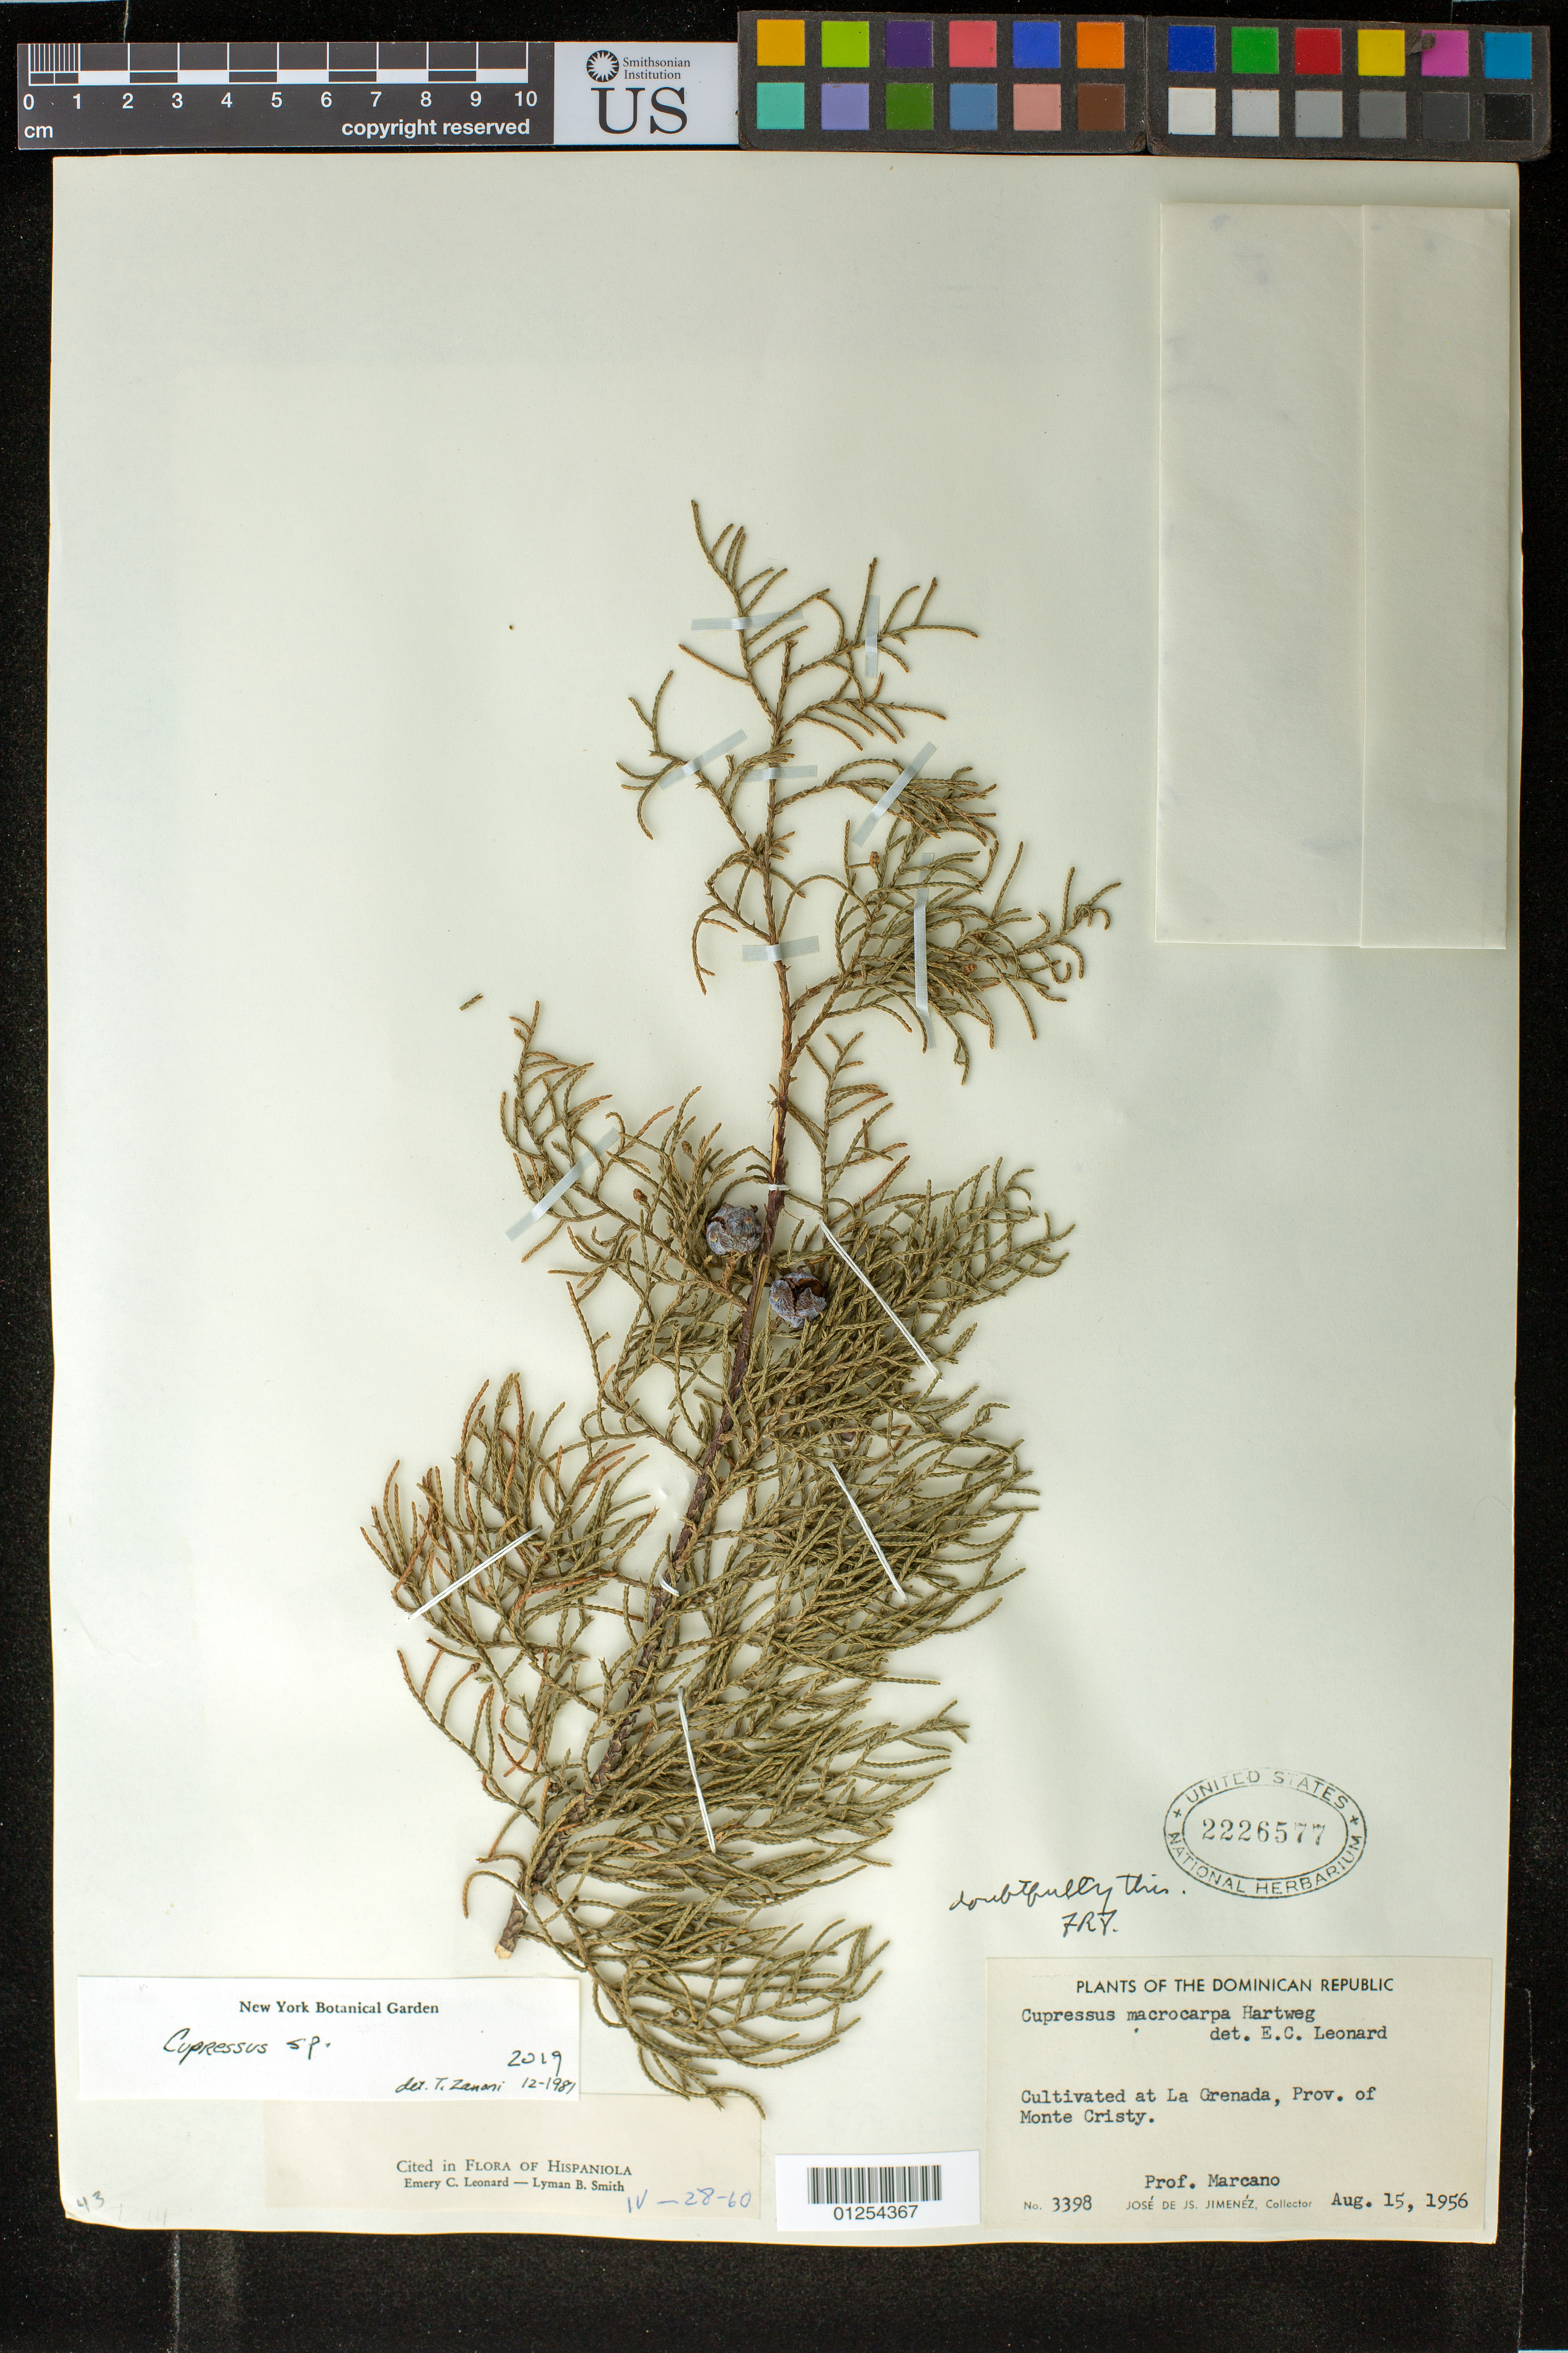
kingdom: Plantae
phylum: Tracheophyta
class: Pinopsida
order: Pinales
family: Cupressaceae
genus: Hesperocyparis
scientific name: Hesperocyparis sp.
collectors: E. J. Marcano F.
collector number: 3398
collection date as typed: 15 aug 1956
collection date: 1956-08-15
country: Dominican Republic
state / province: Monte Cristi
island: Hispaniola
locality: La Grenada.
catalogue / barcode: US 2226577